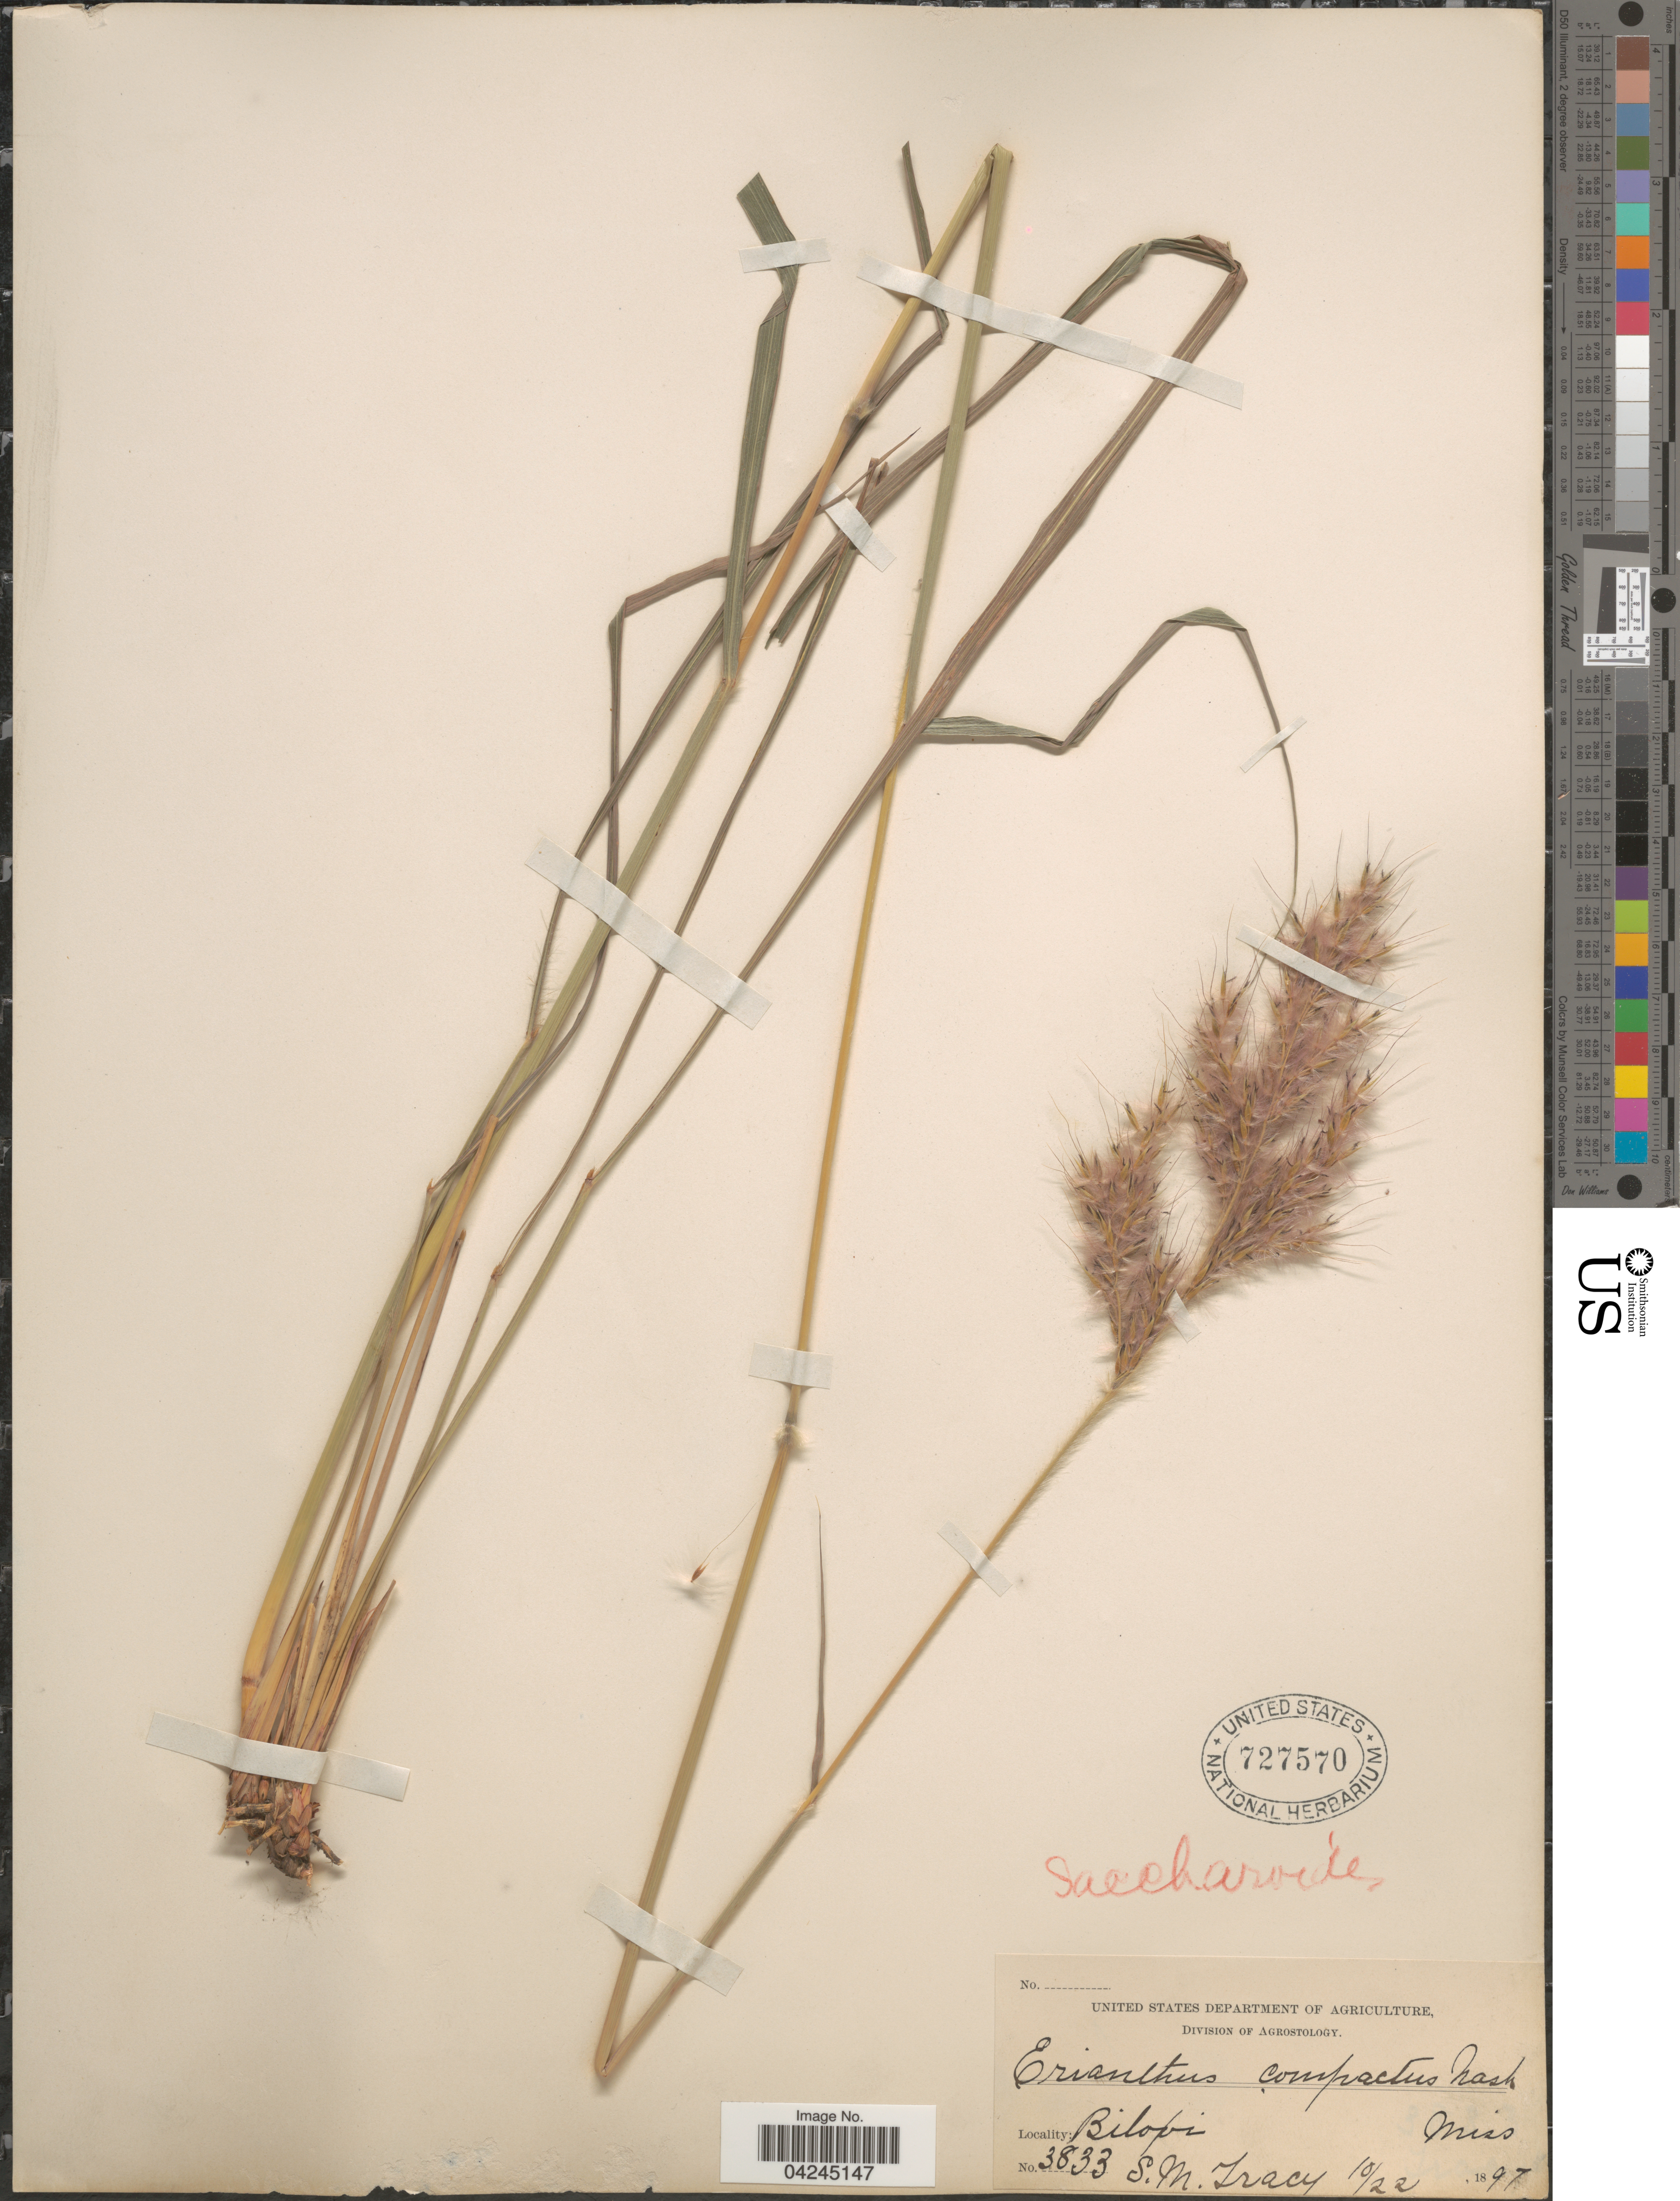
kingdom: Plantae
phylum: Tracheophyta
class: Liliopsida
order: Poales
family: Poaceae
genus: Erianthus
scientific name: Erianthus giganteus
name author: (Walter) P. Beauv.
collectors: S. M. Tracy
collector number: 3833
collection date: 1897-10-22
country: United States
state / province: Mississippi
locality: Biloxi.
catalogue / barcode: US 727570